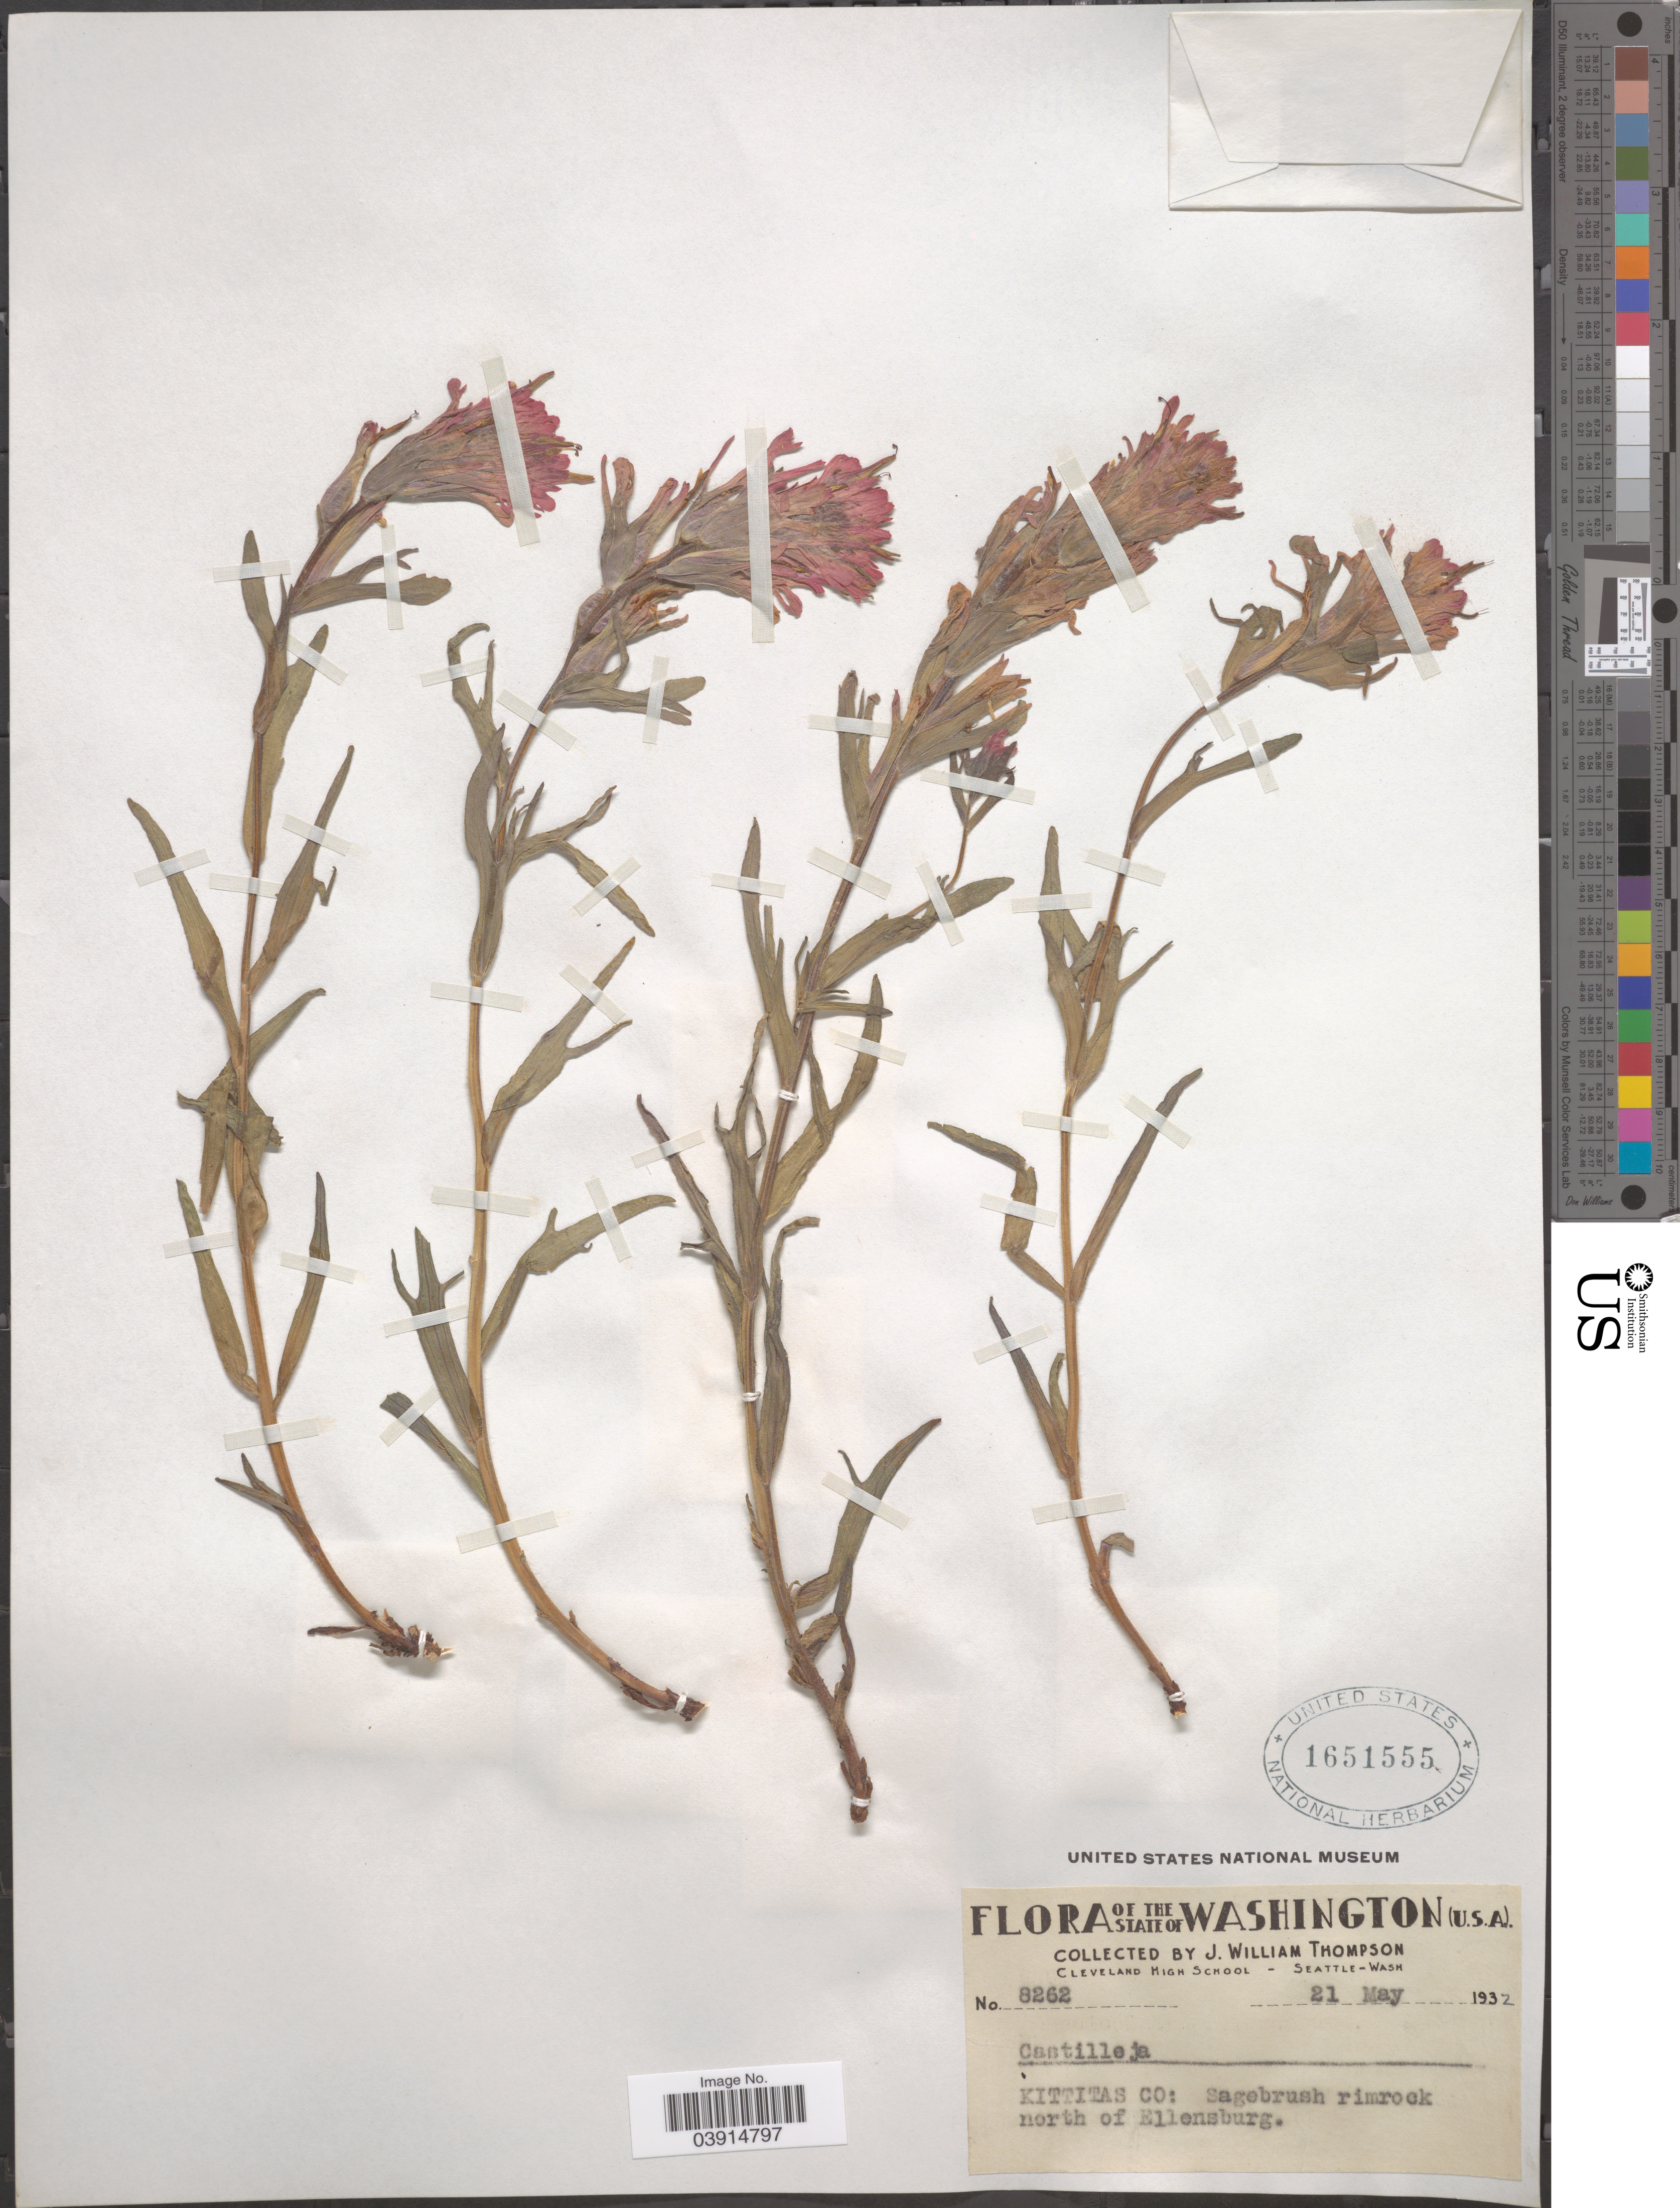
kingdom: Plantae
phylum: Tracheophyta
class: Magnoliopsida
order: Lamiales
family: Orobanchaceae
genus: Castilleja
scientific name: Castilleja sp.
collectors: J. W. Thompson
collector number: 8262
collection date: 1932-05-21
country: United States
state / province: Washington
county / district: Kittitas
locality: Kittitas Co: Sagebrush rimrock north of Ellensburg.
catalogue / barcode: US 1651555